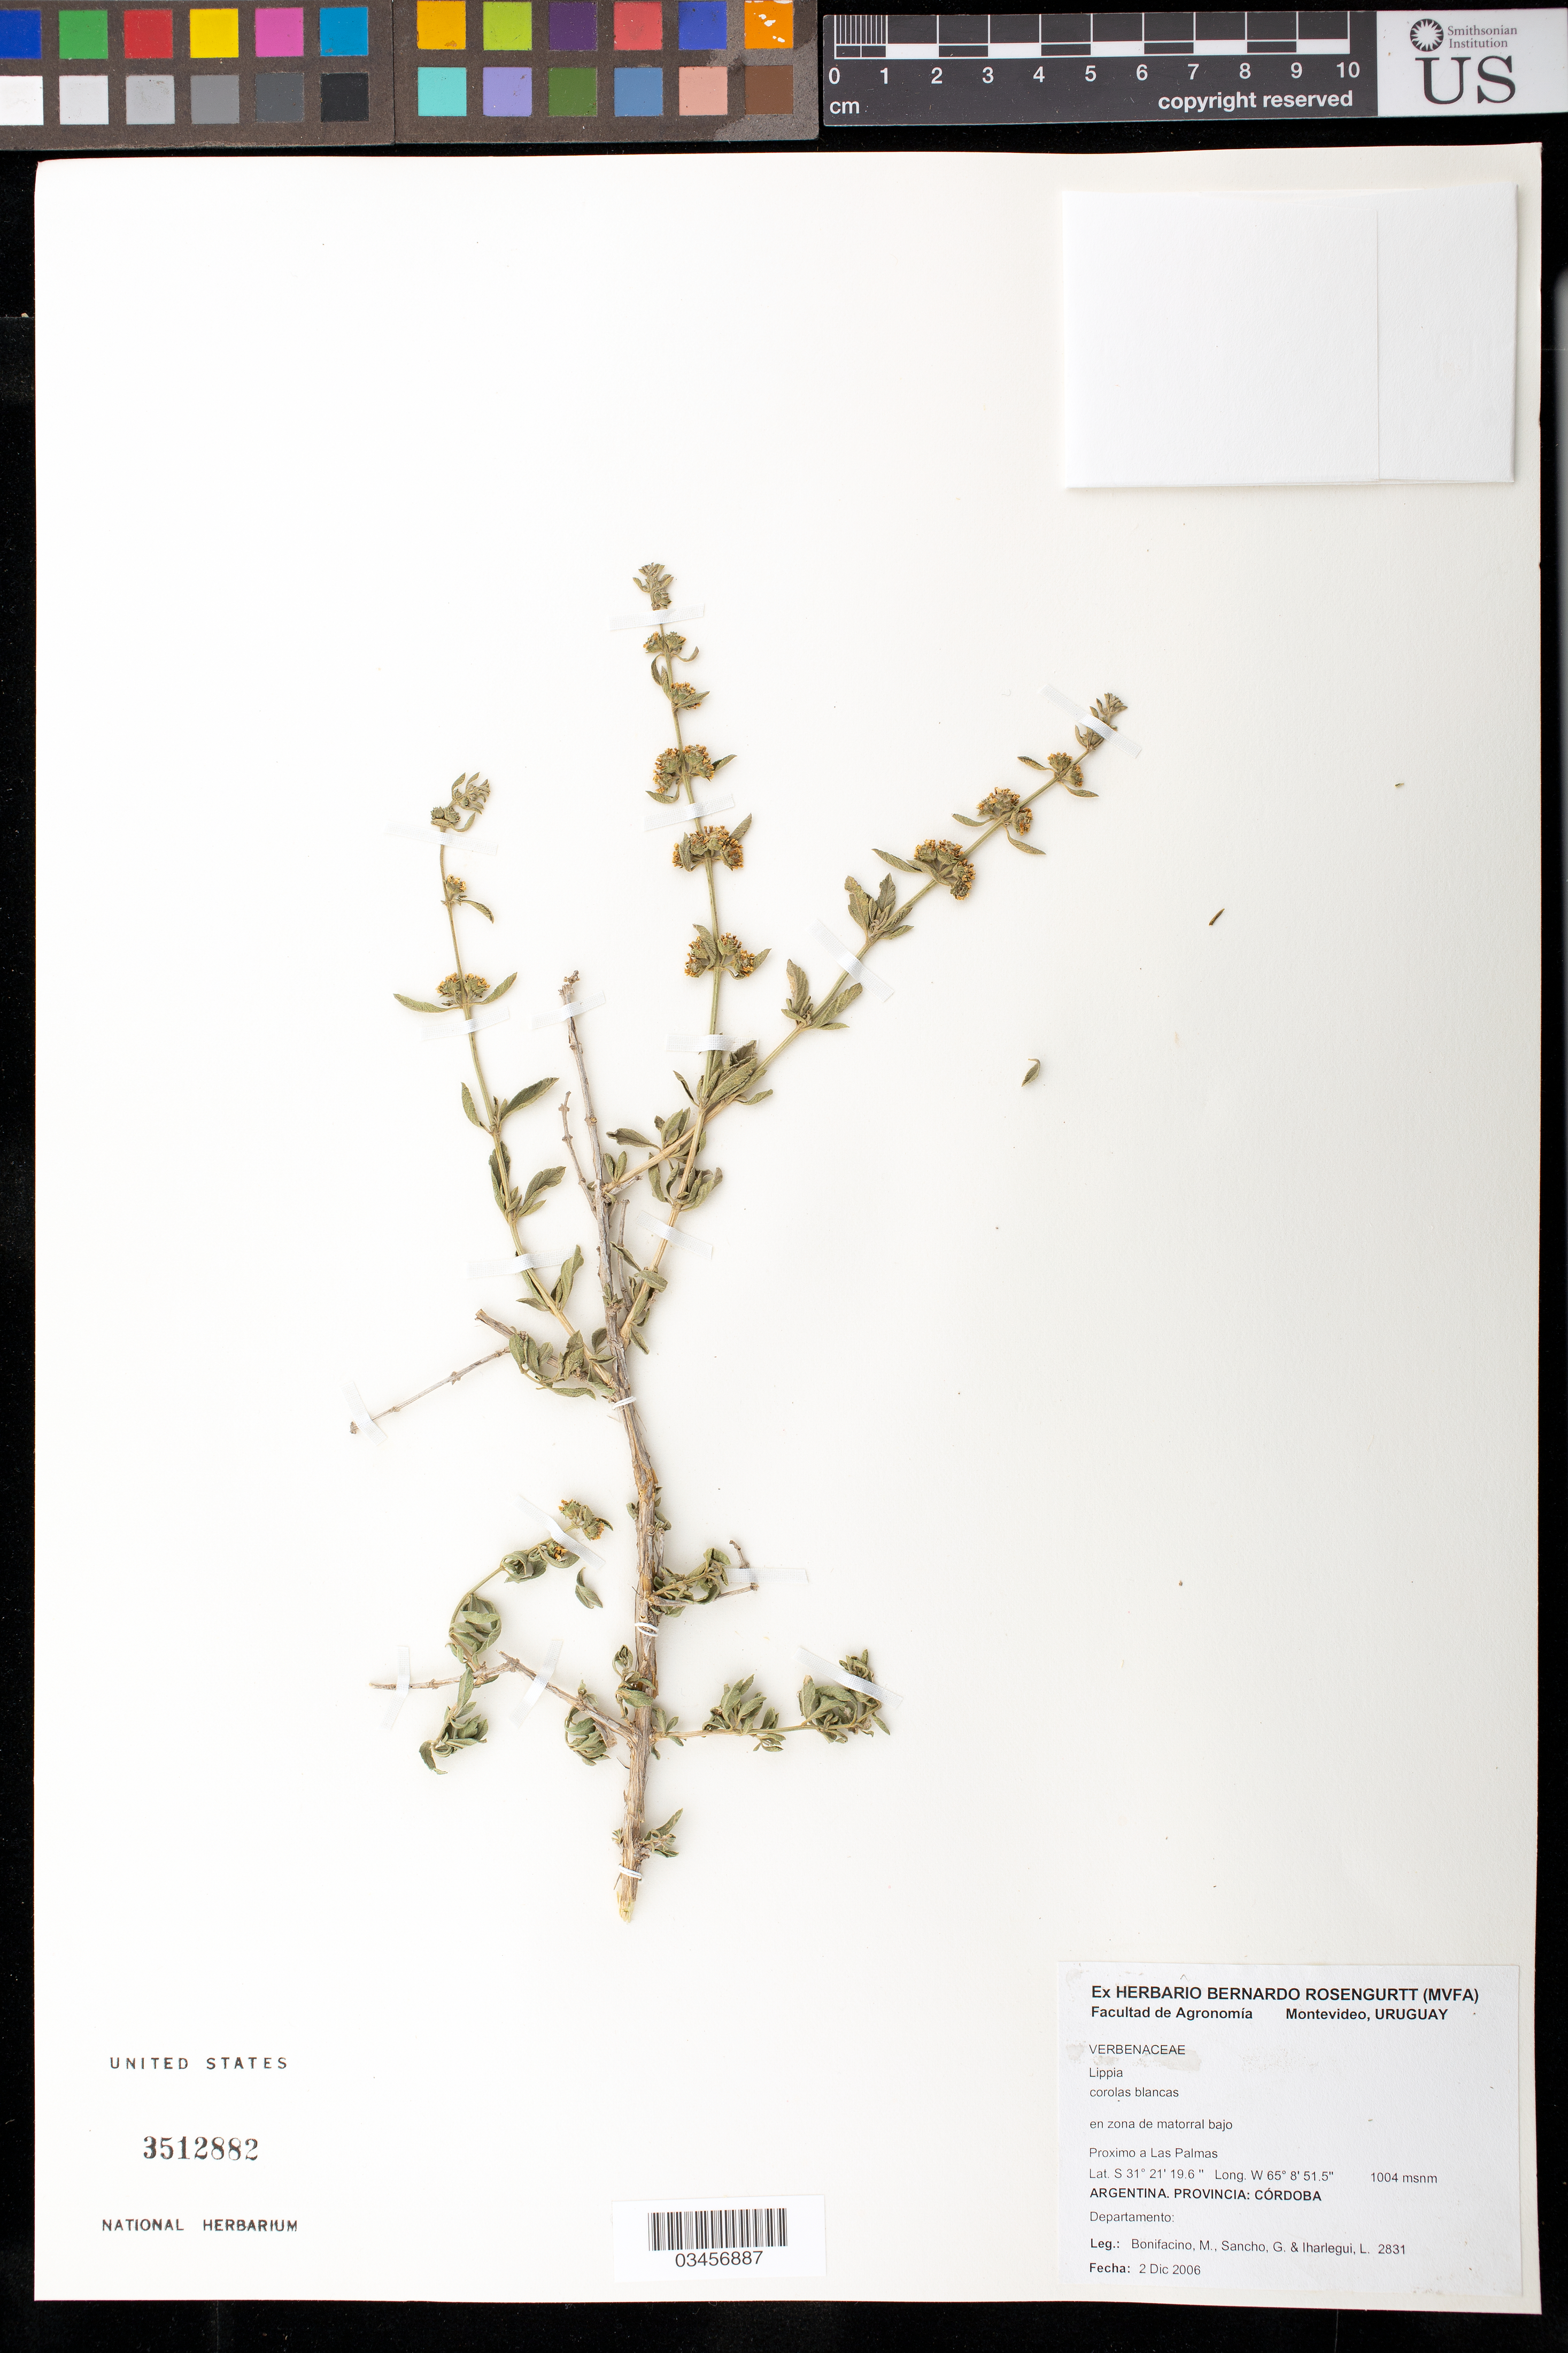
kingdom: Plantae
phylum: Tracheophyta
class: Magnoliopsida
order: Lamiales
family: Verbenaceae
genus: Lippia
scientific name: Lippia sp.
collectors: M. Bonifacino, G. Sancho & L. Iharlegui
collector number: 2831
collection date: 2006-12-02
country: Argentina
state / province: Córdoba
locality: Los Palmas, proximo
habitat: En zona de matorral bajo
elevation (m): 1004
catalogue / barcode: US 3512882